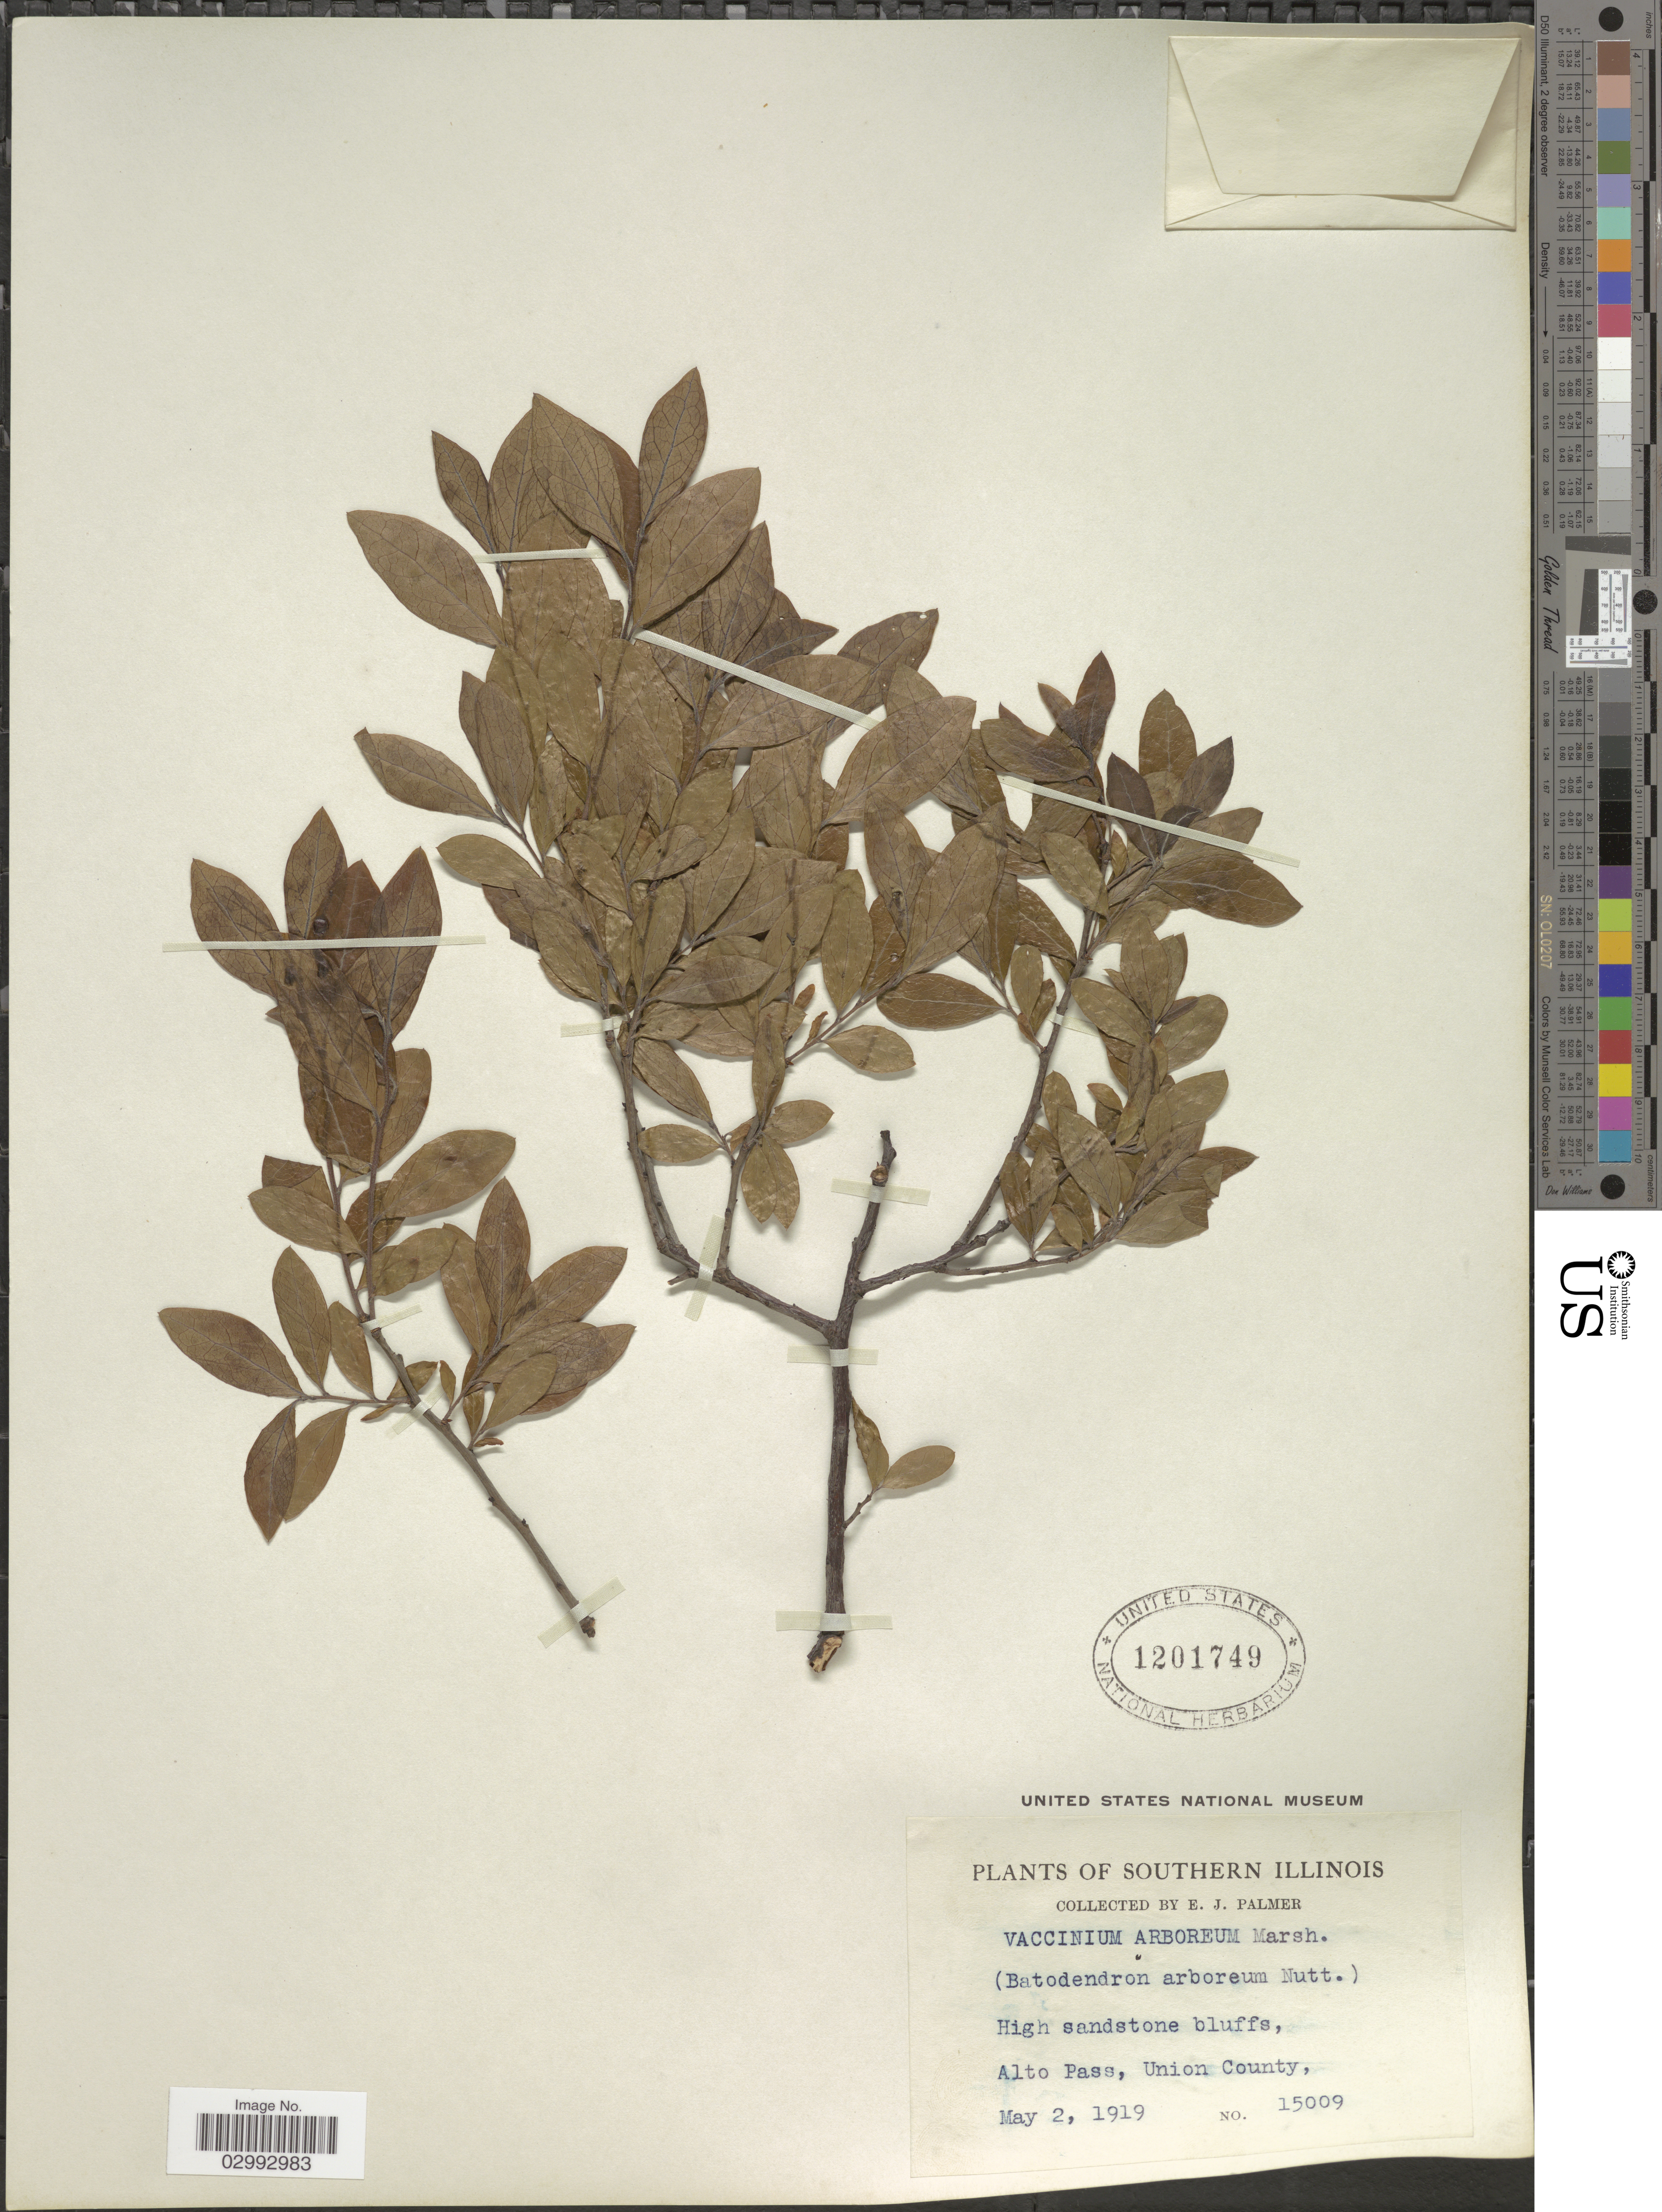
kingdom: Plantae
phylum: Tracheophyta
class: Magnoliopsida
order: Ericales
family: Ericaceae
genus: Batodendron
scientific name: Batodendron arboreum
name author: Nutt.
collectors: E. J. Palmer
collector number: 15009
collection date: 1919-05-02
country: United States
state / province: Illinois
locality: Southern Illinois. High sandstone bluffs, Alto Pass, Union County.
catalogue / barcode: US 1201749